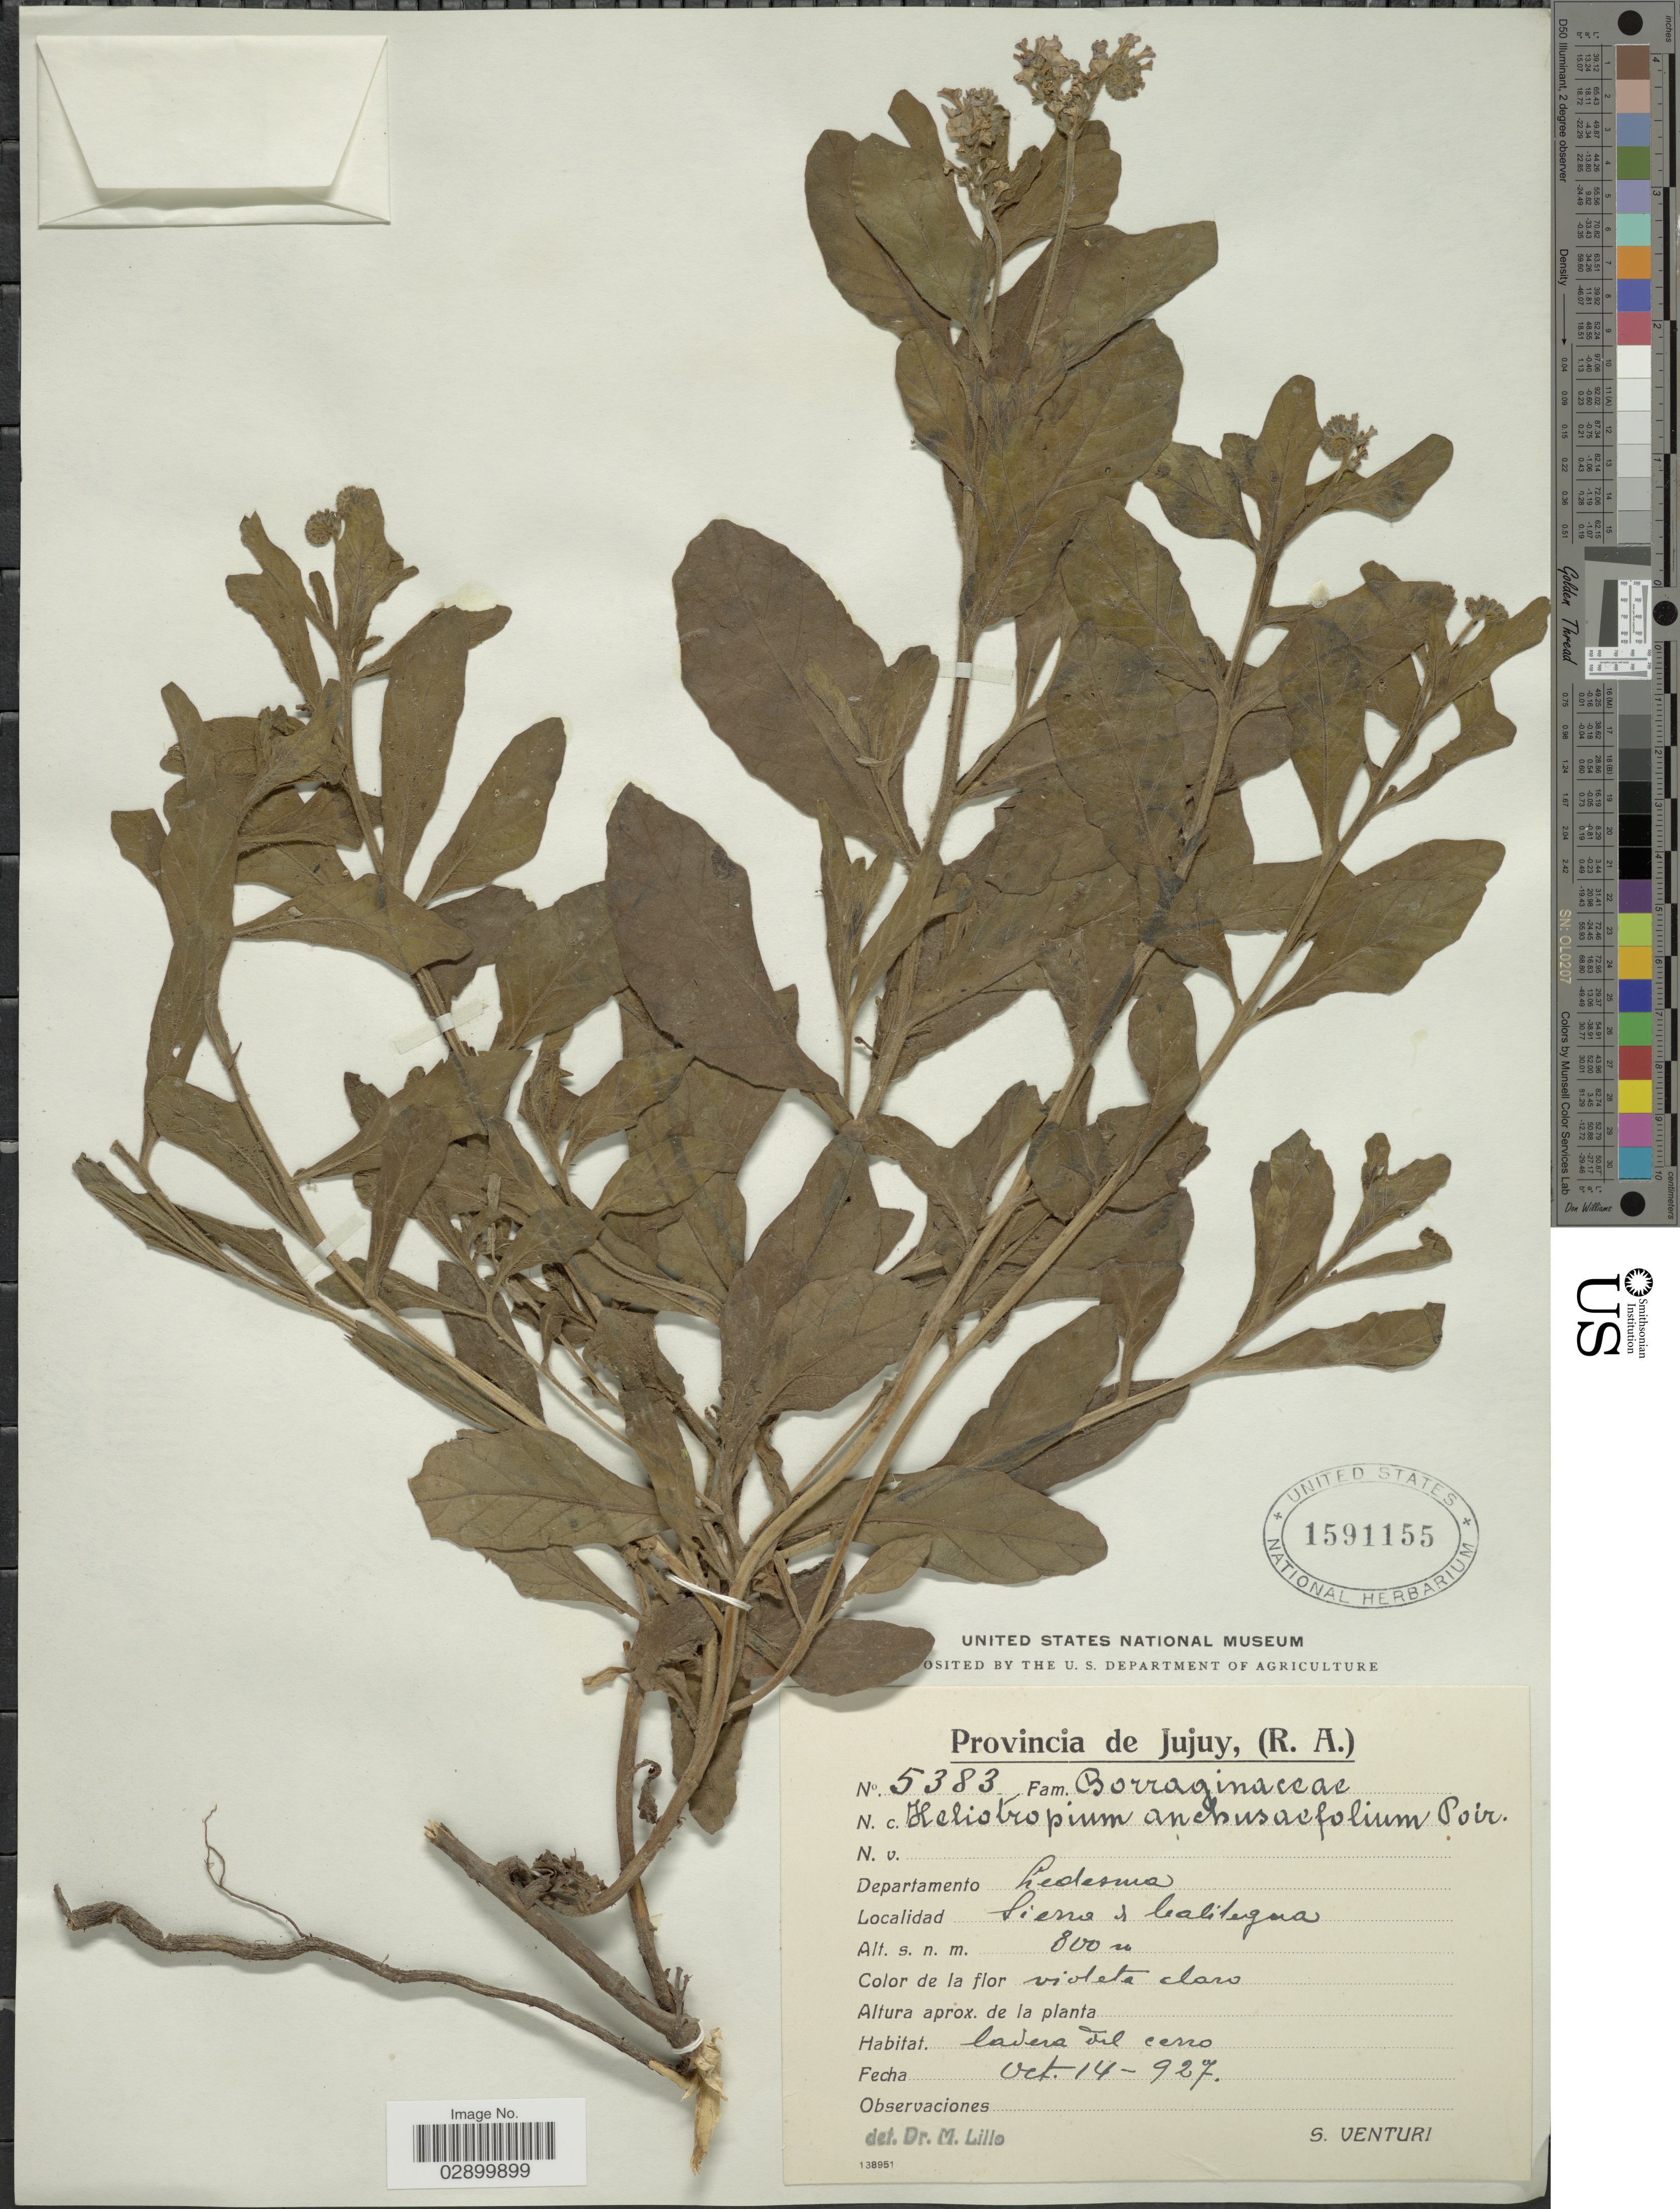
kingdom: Plantae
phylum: Tracheophyta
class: Magnoliopsida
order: Boraginales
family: Heliotropiaceae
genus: Heliotropium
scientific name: Heliotropium amplexicaule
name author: Vahl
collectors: S. Venturi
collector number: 5383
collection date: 1927-10-14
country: Argentina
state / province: Jujuy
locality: Departamento Ledesma. Sierra de Calilegua.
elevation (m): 800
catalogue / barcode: US 1591155